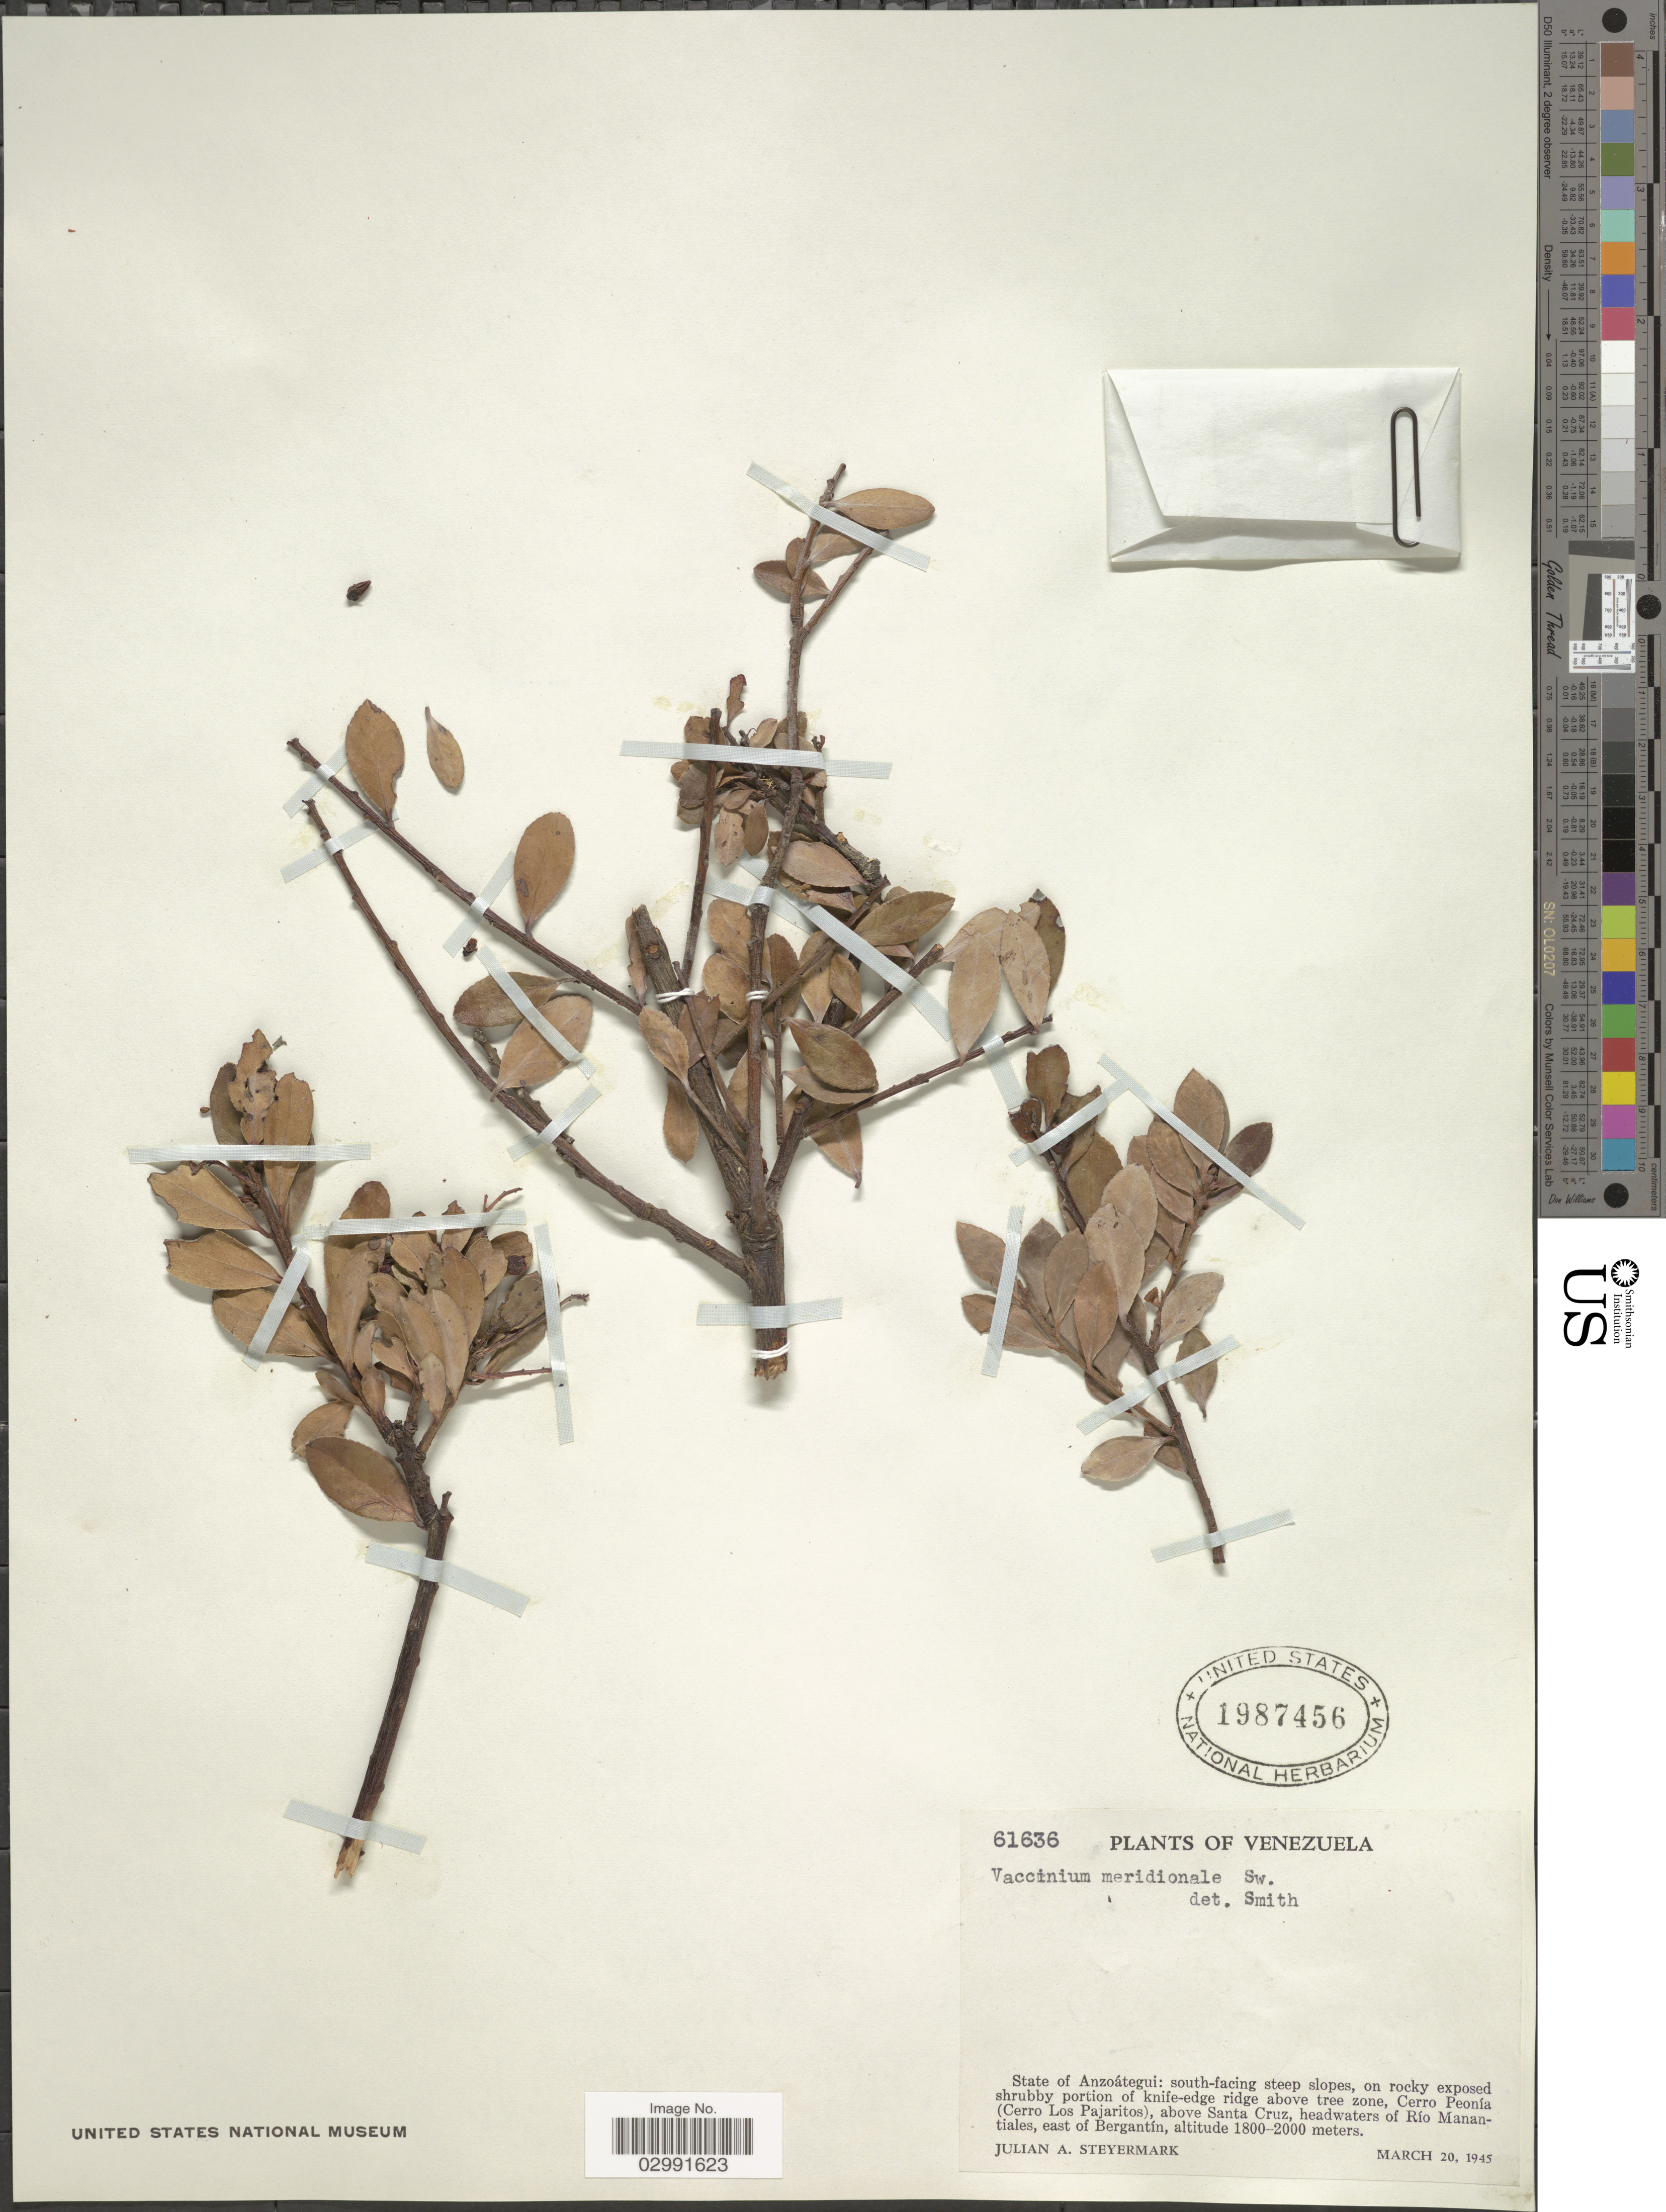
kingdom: Plantae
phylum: Tracheophyta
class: Magnoliopsida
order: Ericales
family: Ericaceae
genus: Vaccinium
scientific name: Vaccinium meridionale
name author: Sw.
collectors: J. Steyermark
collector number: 61636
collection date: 1945-03-20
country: Venezuela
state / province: Anzoategui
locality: South-facing steep slopes, on rocky exposed shrubby portion of knife-edge ridge above tree zone, Cerro Peonía (Cerro Los Pajaritos), above Santa Cruz, headwaters of Río Manatiales, east of Bergantín.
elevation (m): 1800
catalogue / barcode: US 1987456